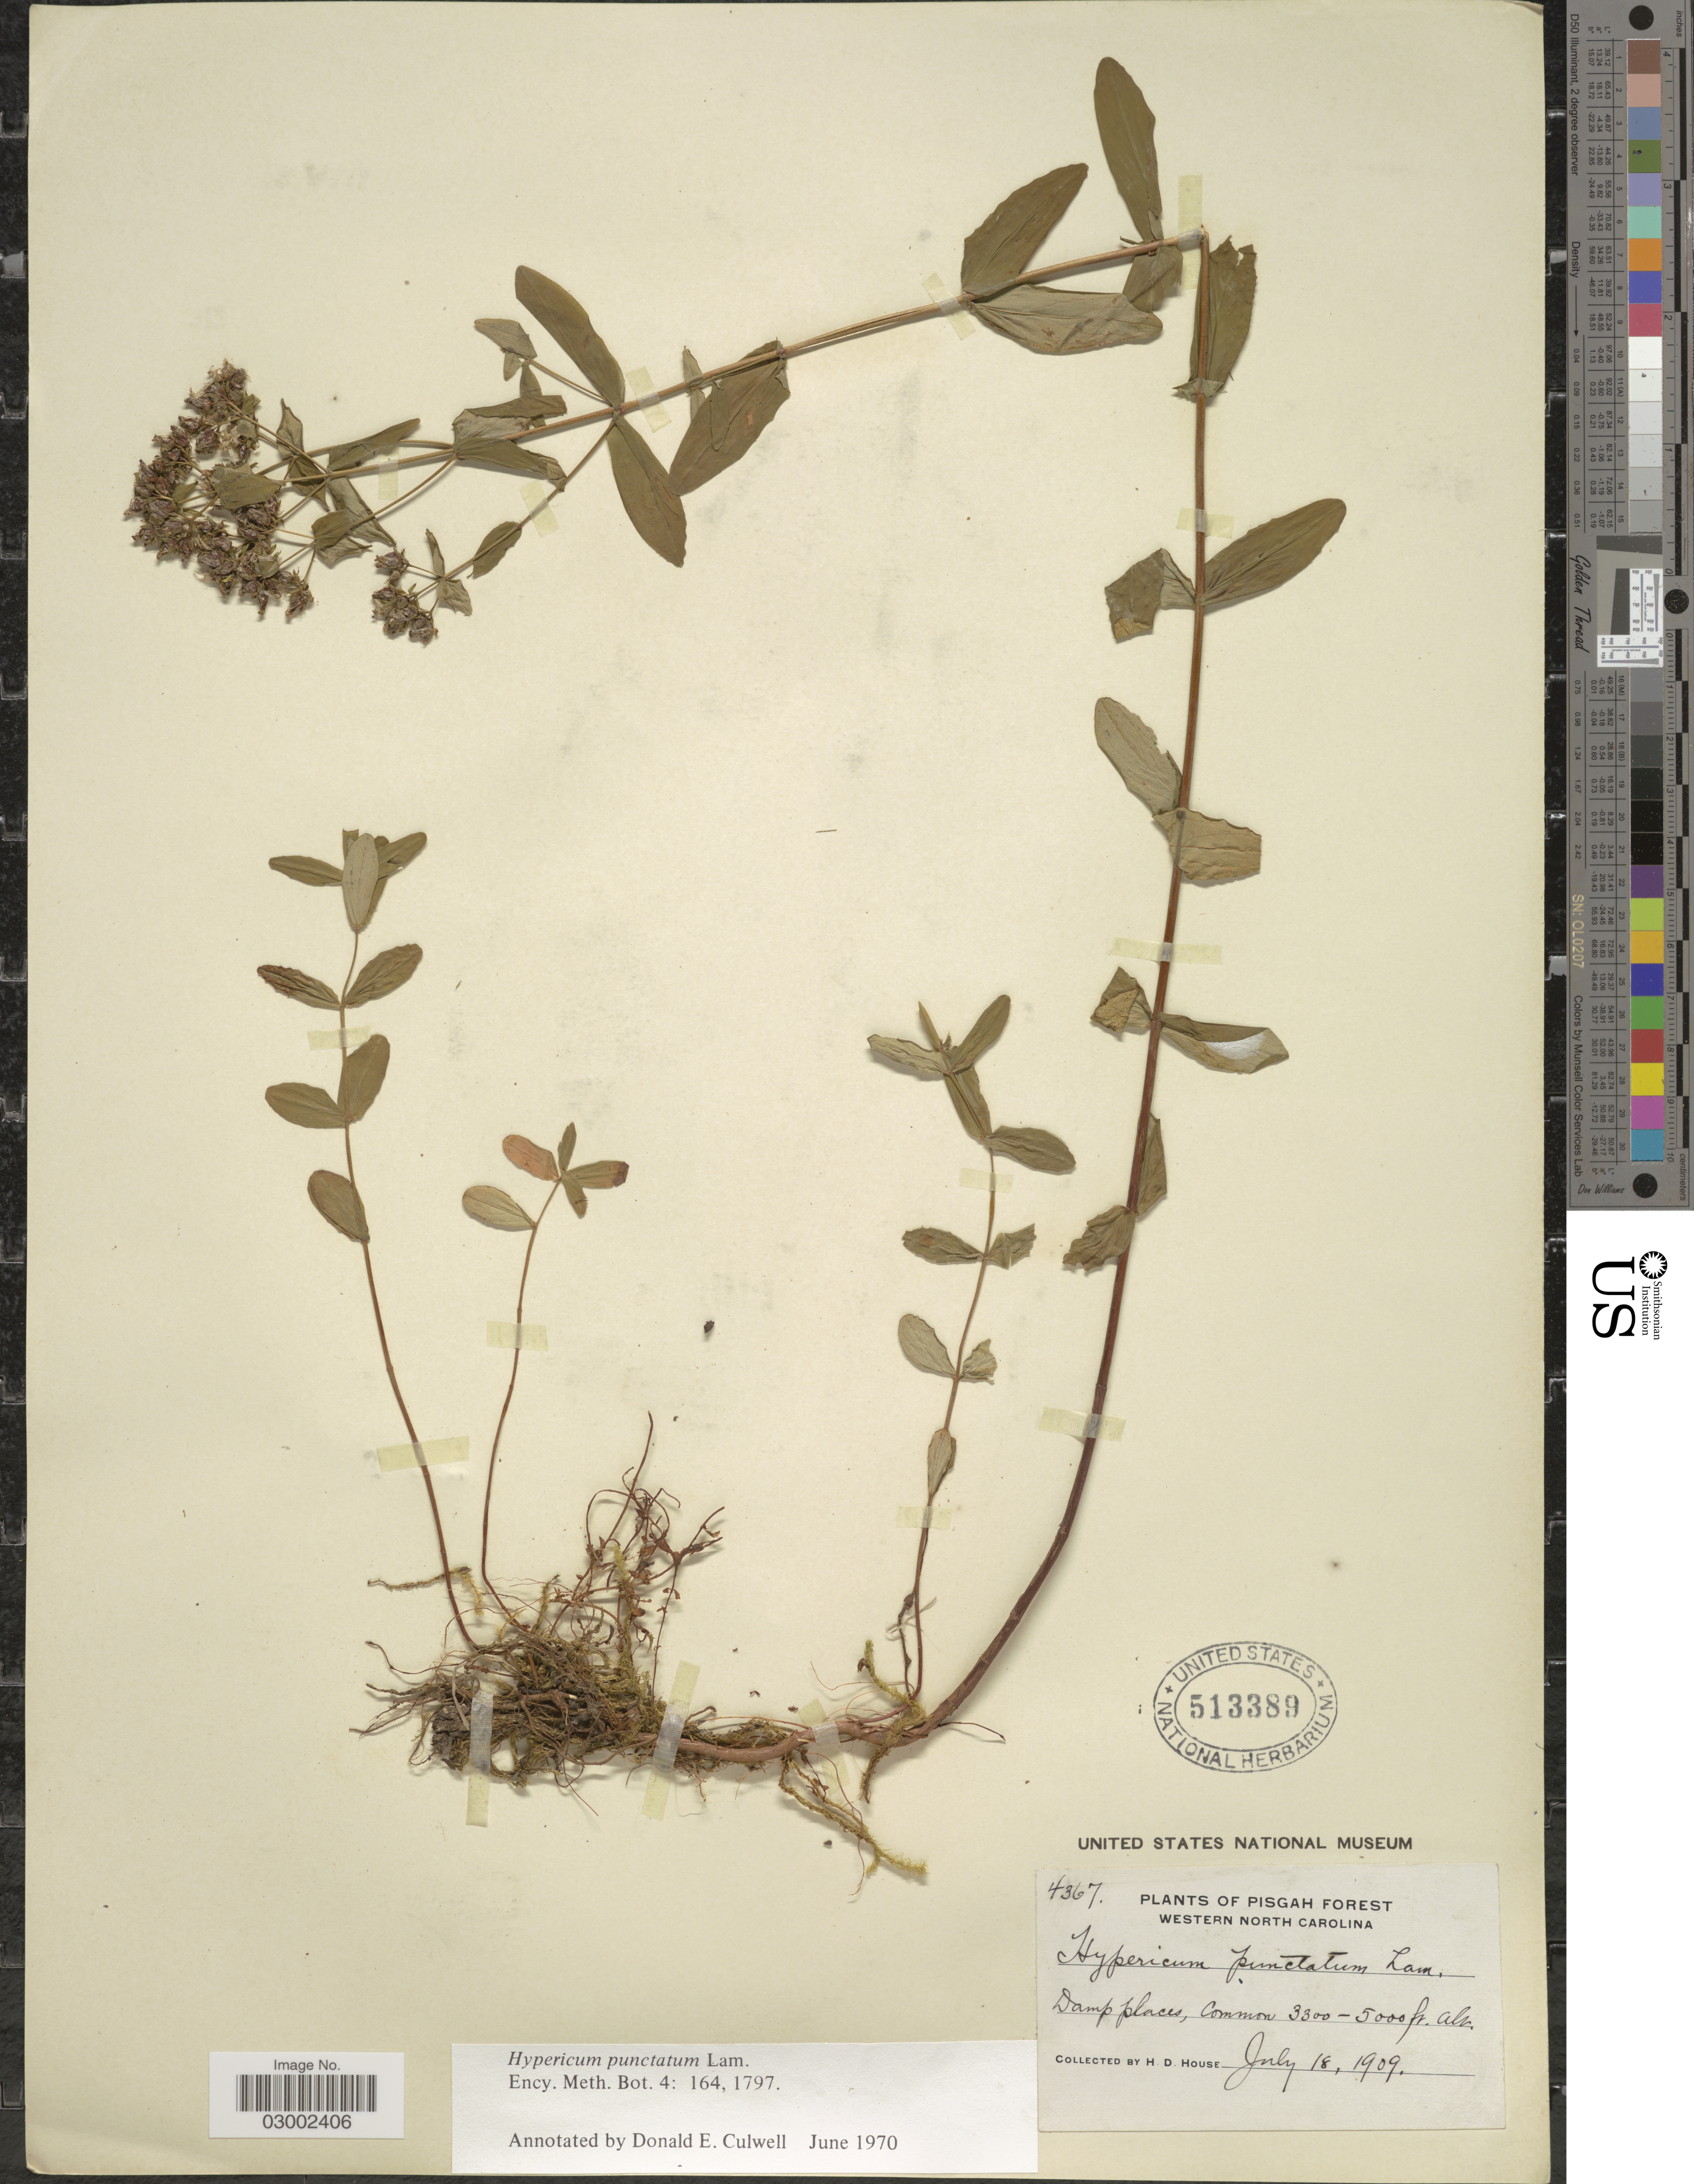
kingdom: Plantae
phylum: Tracheophyta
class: Magnoliopsida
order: Malpighiales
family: Hypericaceae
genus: Hypericum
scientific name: Hypericum punctatum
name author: Lam.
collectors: H. D. House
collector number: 4367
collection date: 1909-07-18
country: United States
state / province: North Carolina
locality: Pisgah Forest. Western North Carolina.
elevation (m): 1006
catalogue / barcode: US 513389